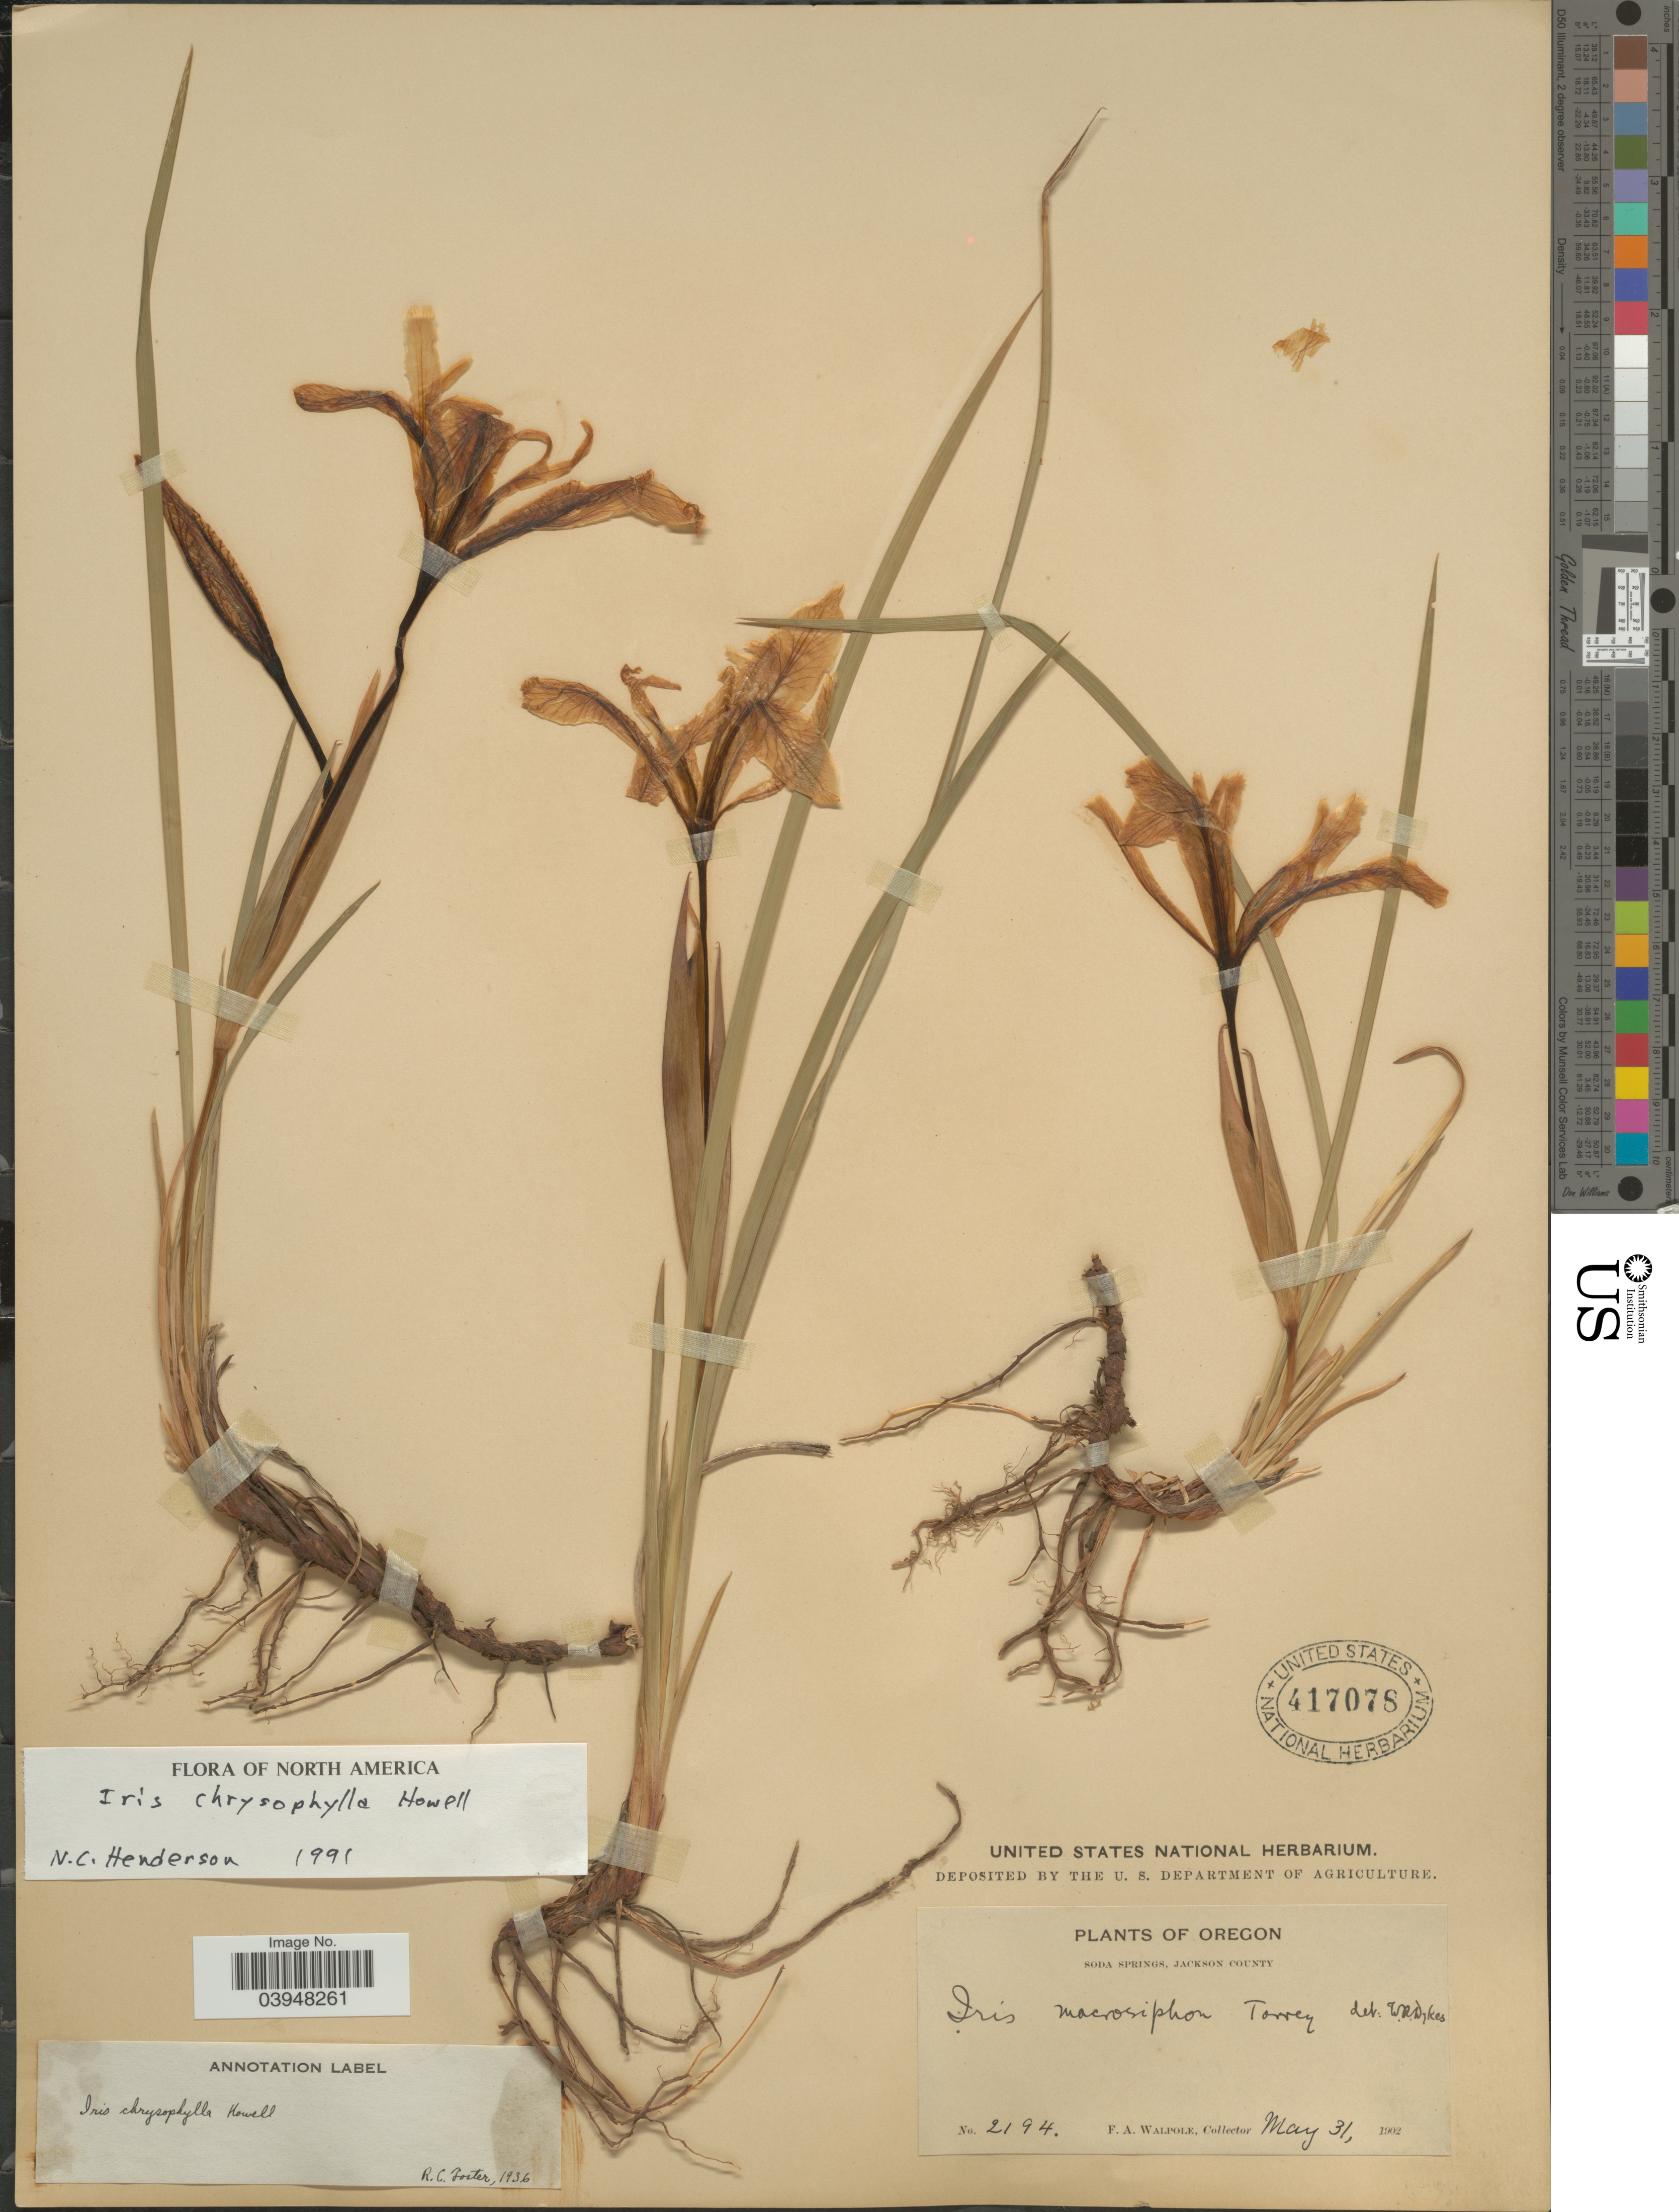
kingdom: Plantae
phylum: Tracheophyta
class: Liliopsida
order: Asparagales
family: Iridaceae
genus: Iris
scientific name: Iris chrysophylla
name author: Howell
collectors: F. Walpole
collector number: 2194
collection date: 1902-05-31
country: United States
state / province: Oregon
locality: Soda Springs. Jackson County.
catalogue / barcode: US 417078